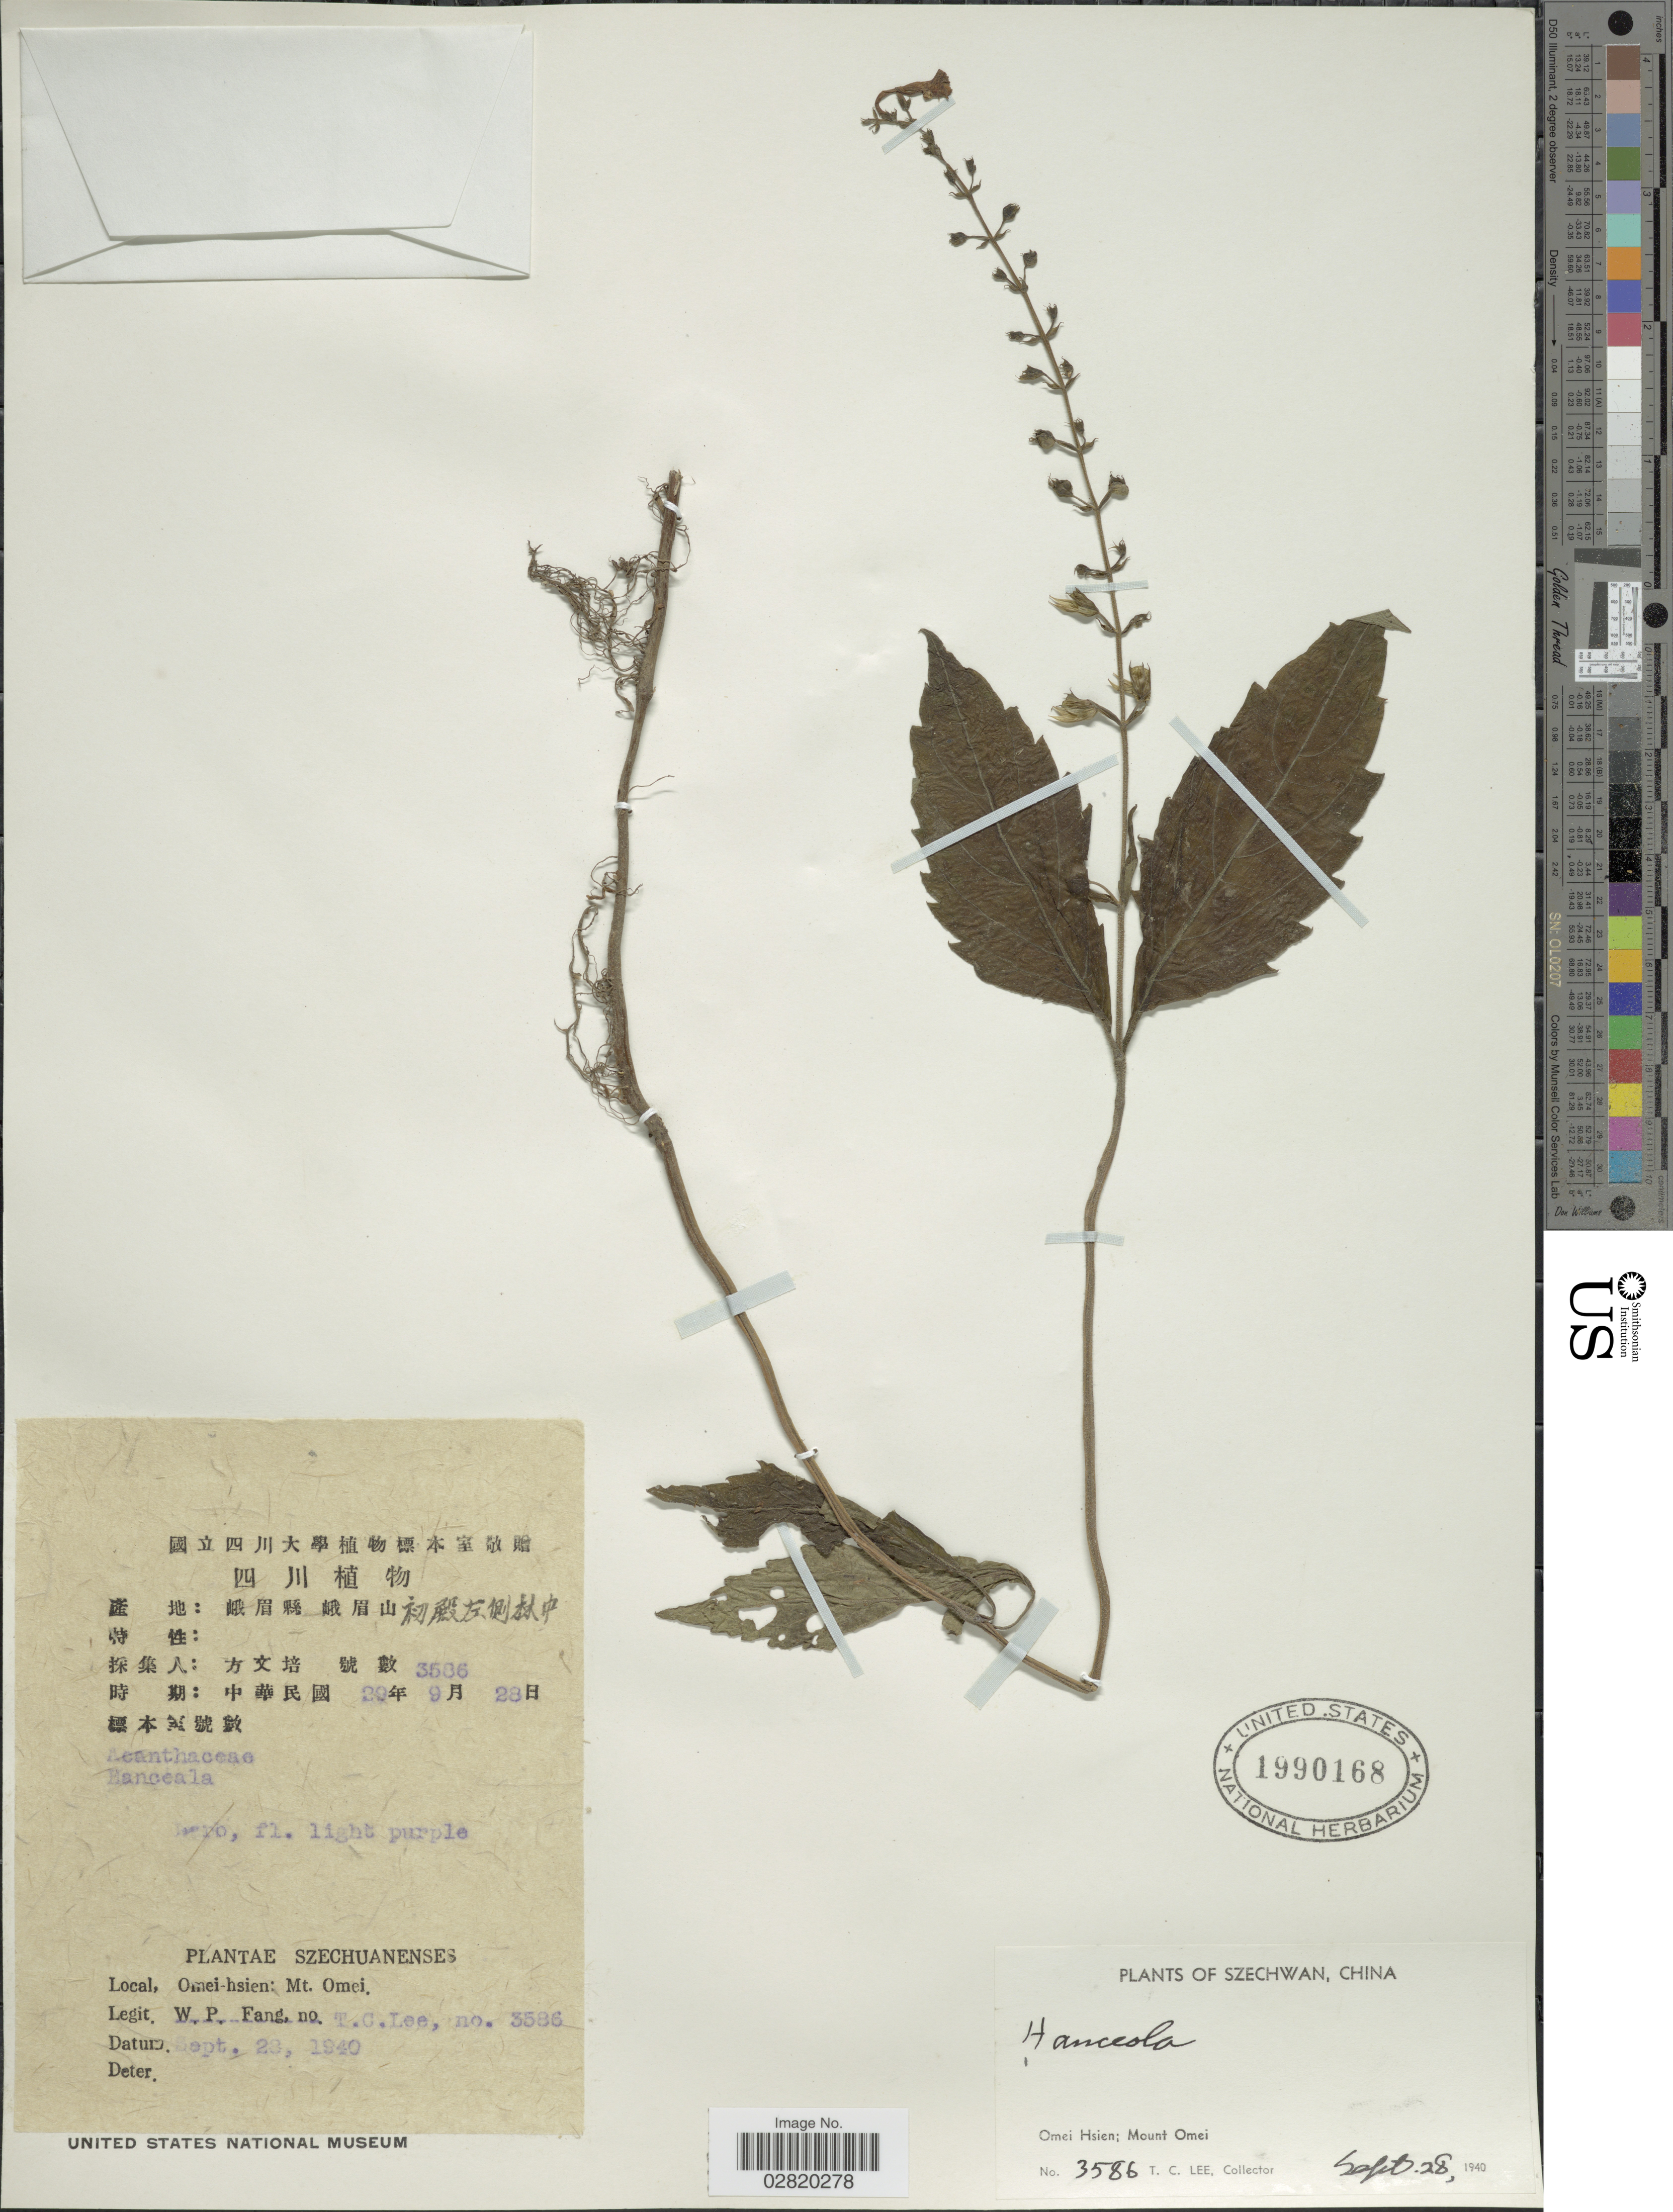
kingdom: Plantae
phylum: Tracheophyta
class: Magnoliopsida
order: Lamiales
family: Lamiaceae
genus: Hanceola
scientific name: Hanceola sp.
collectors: T. Lee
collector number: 3586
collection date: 1940-09-28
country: China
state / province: Sichuan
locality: Szechwan. Omei Hsien: Mount Omei.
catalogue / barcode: US 1990168